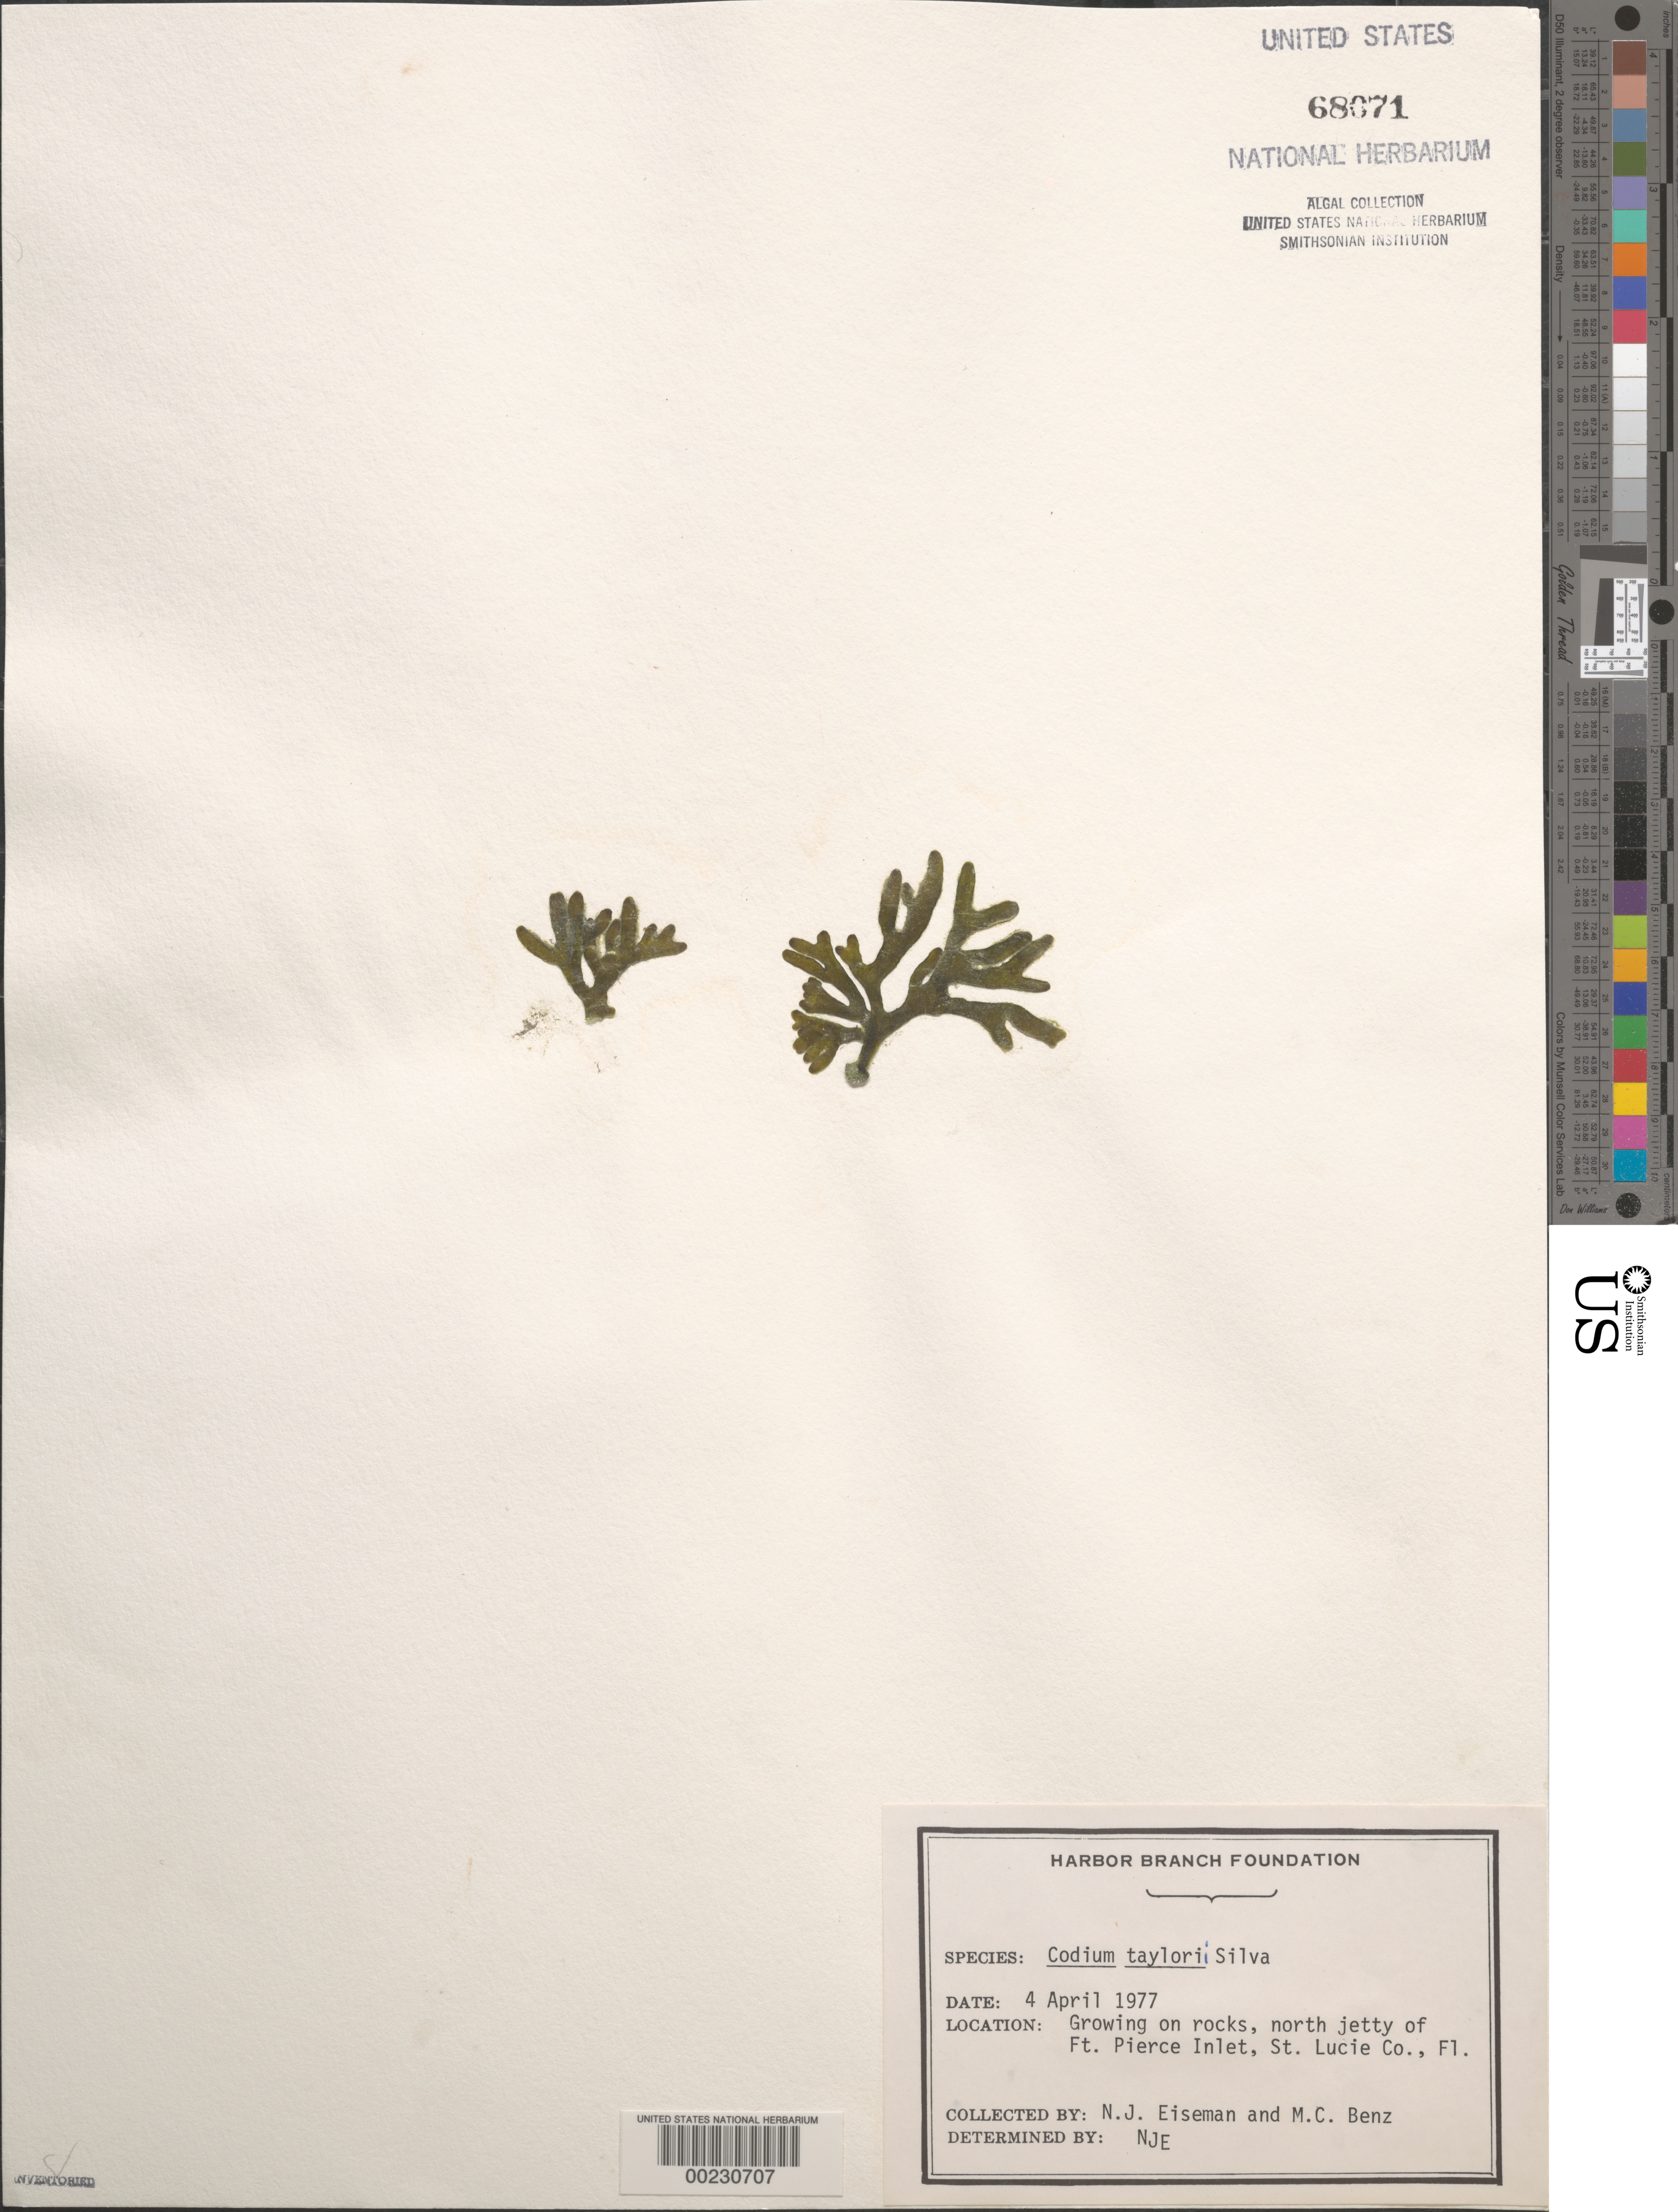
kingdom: Plantae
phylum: Chlorophyta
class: Ulvophyceae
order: Bryopsidales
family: Codiaceae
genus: Codium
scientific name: Codium taylorii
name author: P.C. Silva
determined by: Eiseman, N. J.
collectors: N. J. Eiseman & M. Benz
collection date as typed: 04 Apr 1977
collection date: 1977-04-04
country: United States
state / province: Florida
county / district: Saint Lucie County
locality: Fort Pierce Inlet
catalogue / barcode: US 68071